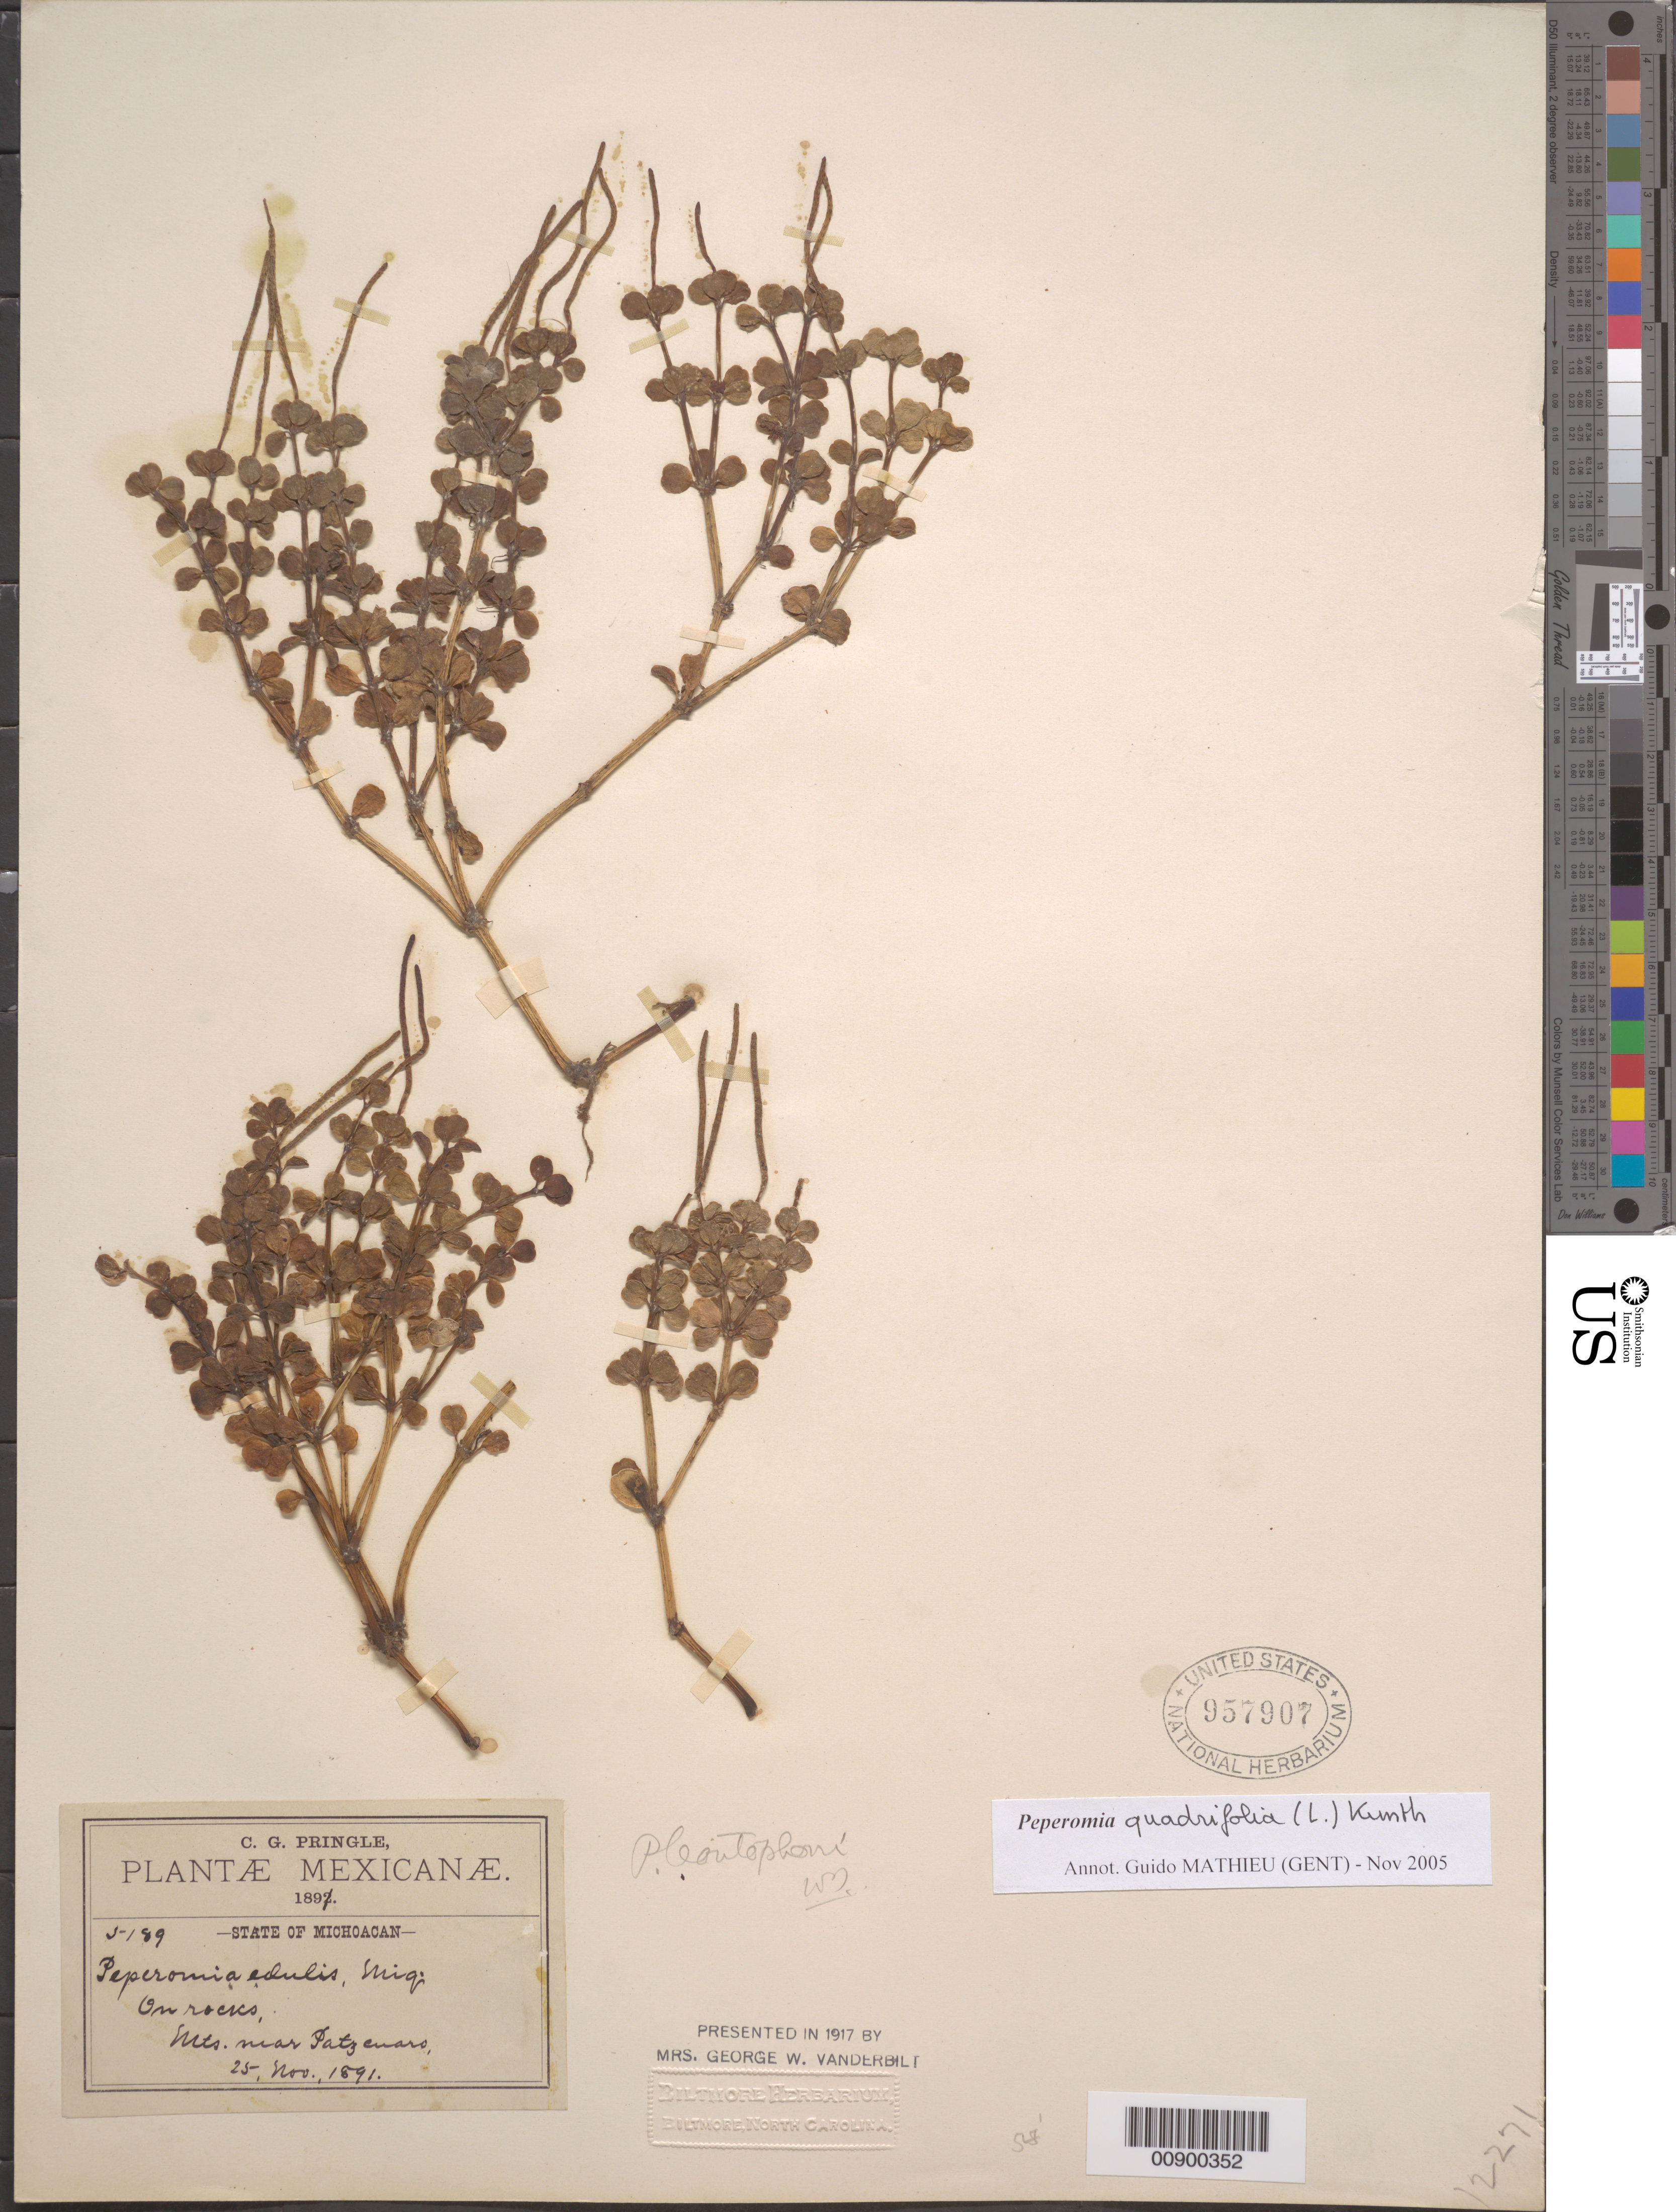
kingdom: Plantae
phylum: Tracheophyta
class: Magnoliopsida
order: Piperales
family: Piperaceae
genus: Peperomia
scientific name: Peperomia quadrifolia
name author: (L.) Kunth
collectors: C. G. Pringle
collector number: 5189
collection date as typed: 25 Nov 1891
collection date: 1891-11-25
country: Mexico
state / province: Michoacán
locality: Mts. near Patzcuaro, Michoacán.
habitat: On rocks.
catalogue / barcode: US 957907